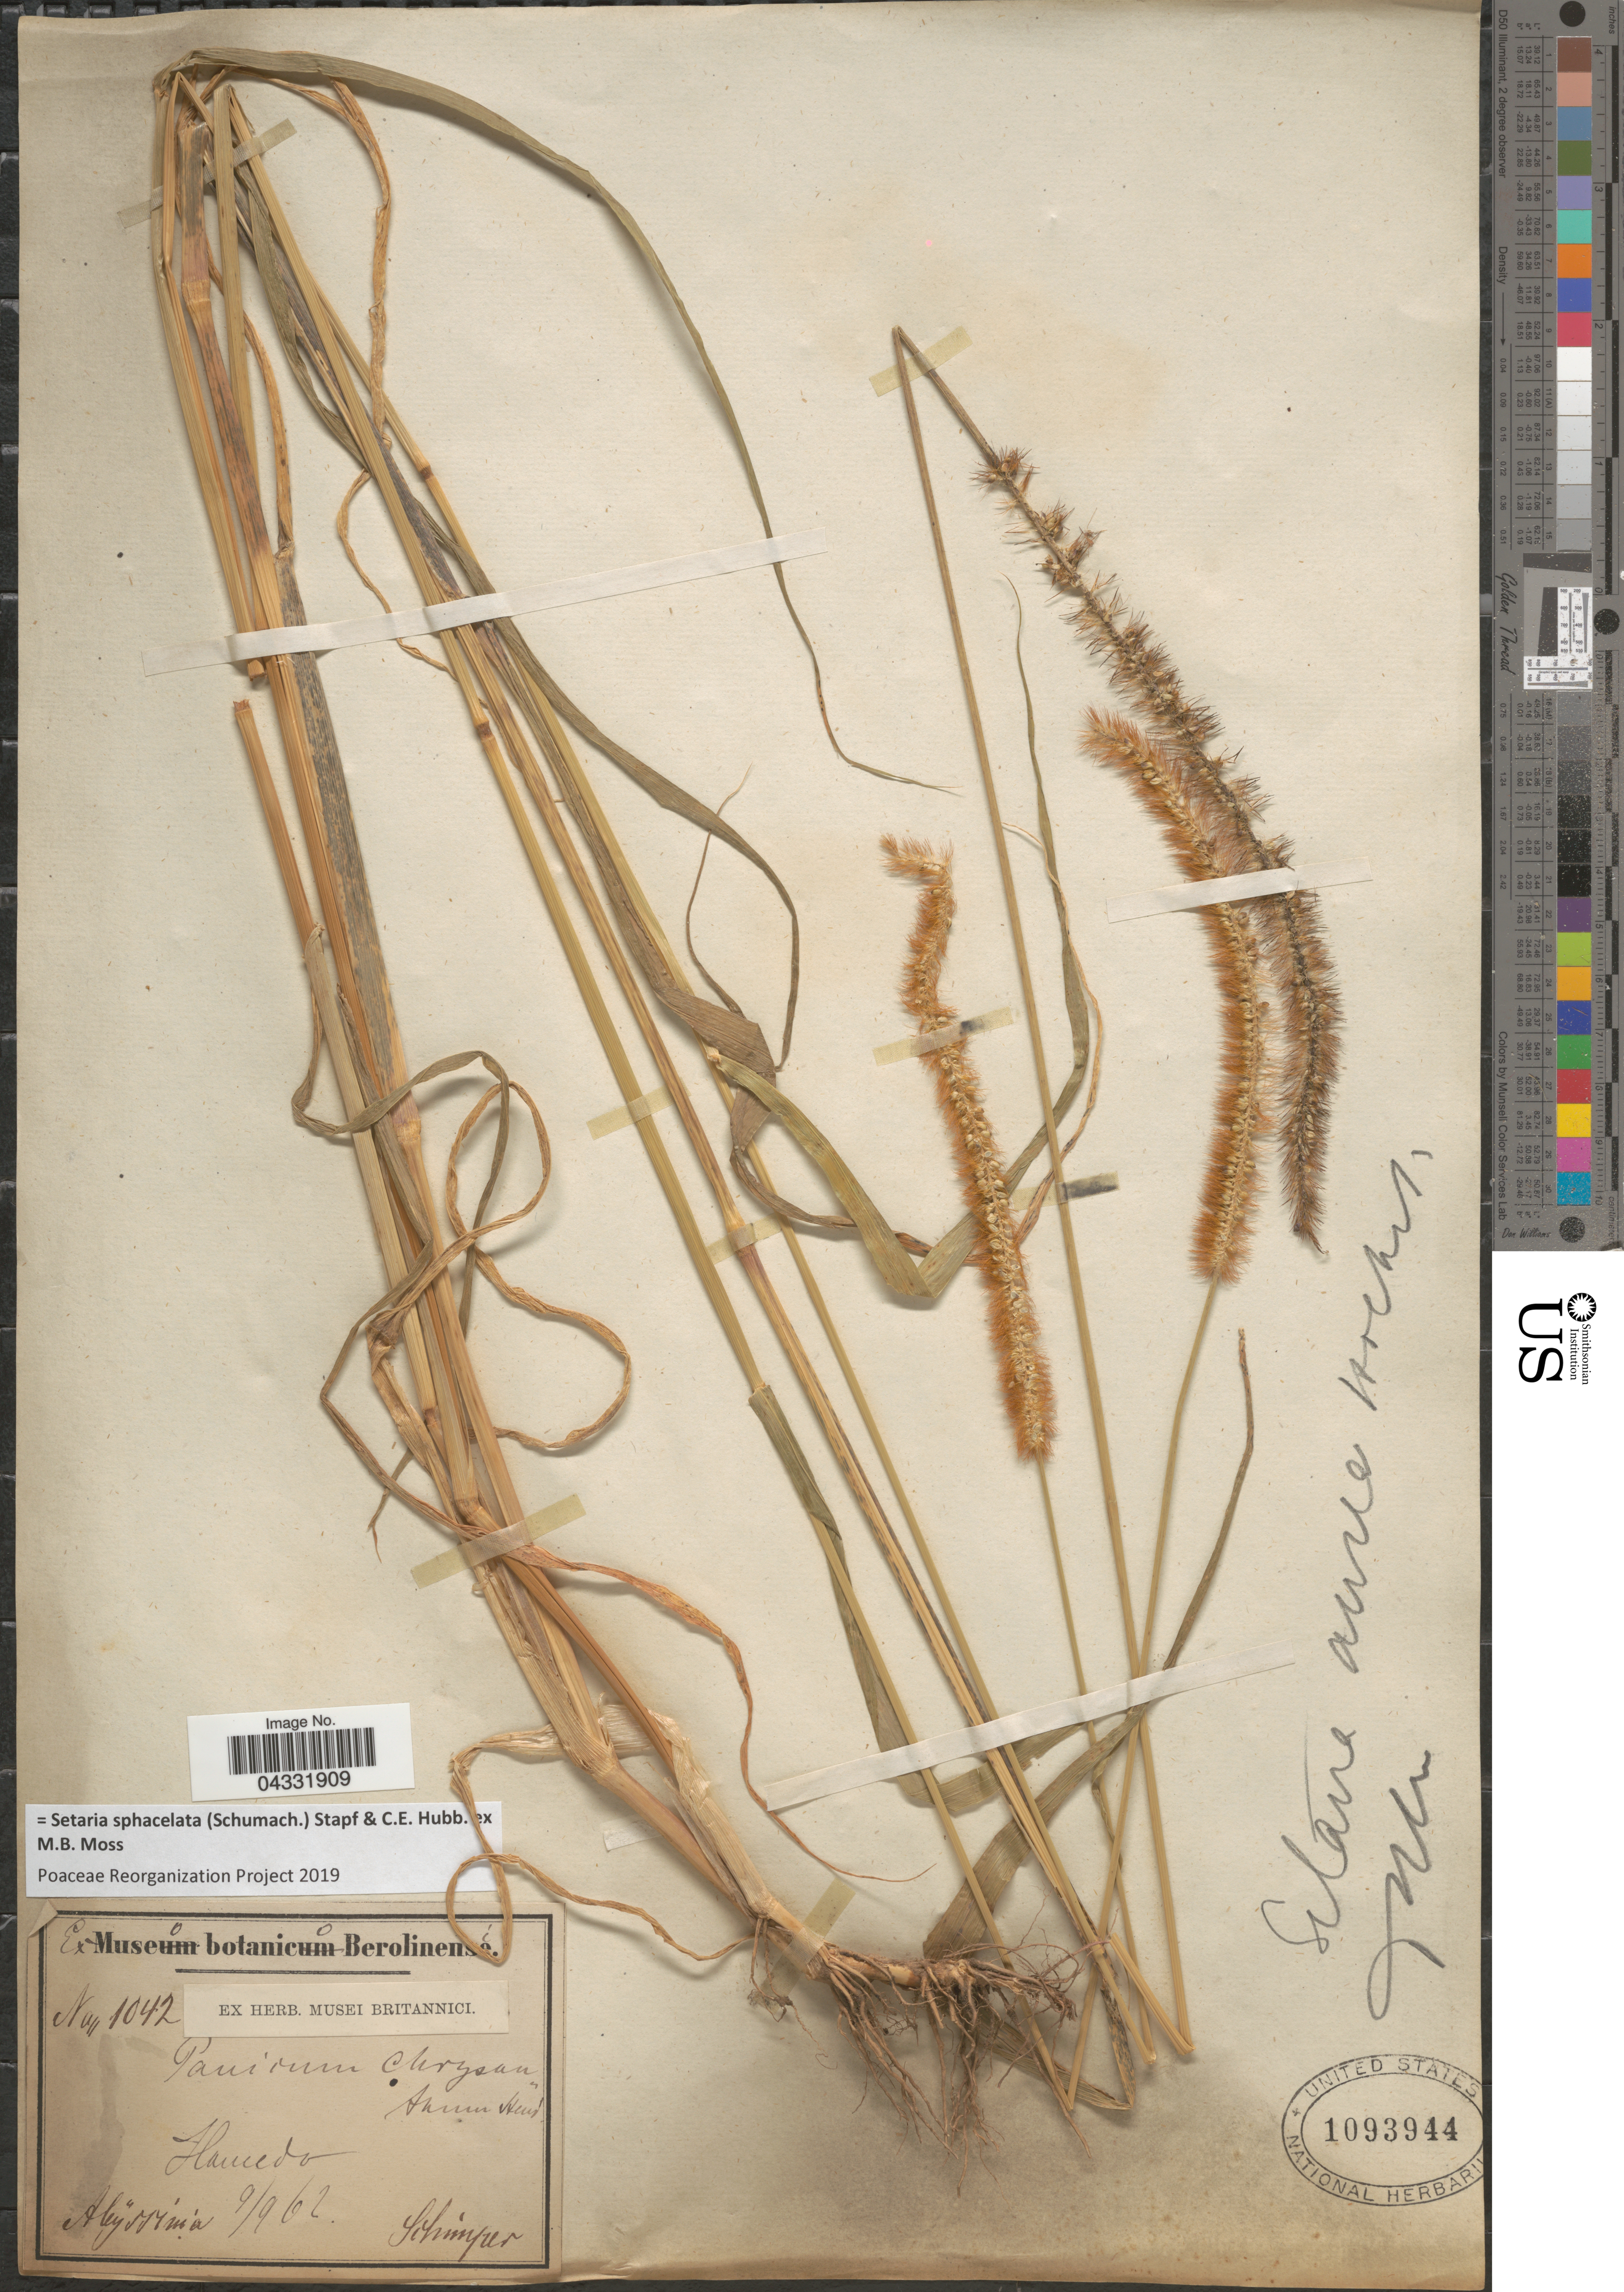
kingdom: Plantae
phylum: Tracheophyta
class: Liliopsida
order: Poales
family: Poaceae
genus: Setaria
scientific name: Setaria sphacelata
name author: (Schumach.) Stapf & Hubb. ex Moss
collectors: -. Schimper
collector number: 1042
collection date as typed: Transcribed d/m/y: 9/9/62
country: Ethiopia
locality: Hamedo. Abÿssinia.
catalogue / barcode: US 1093944